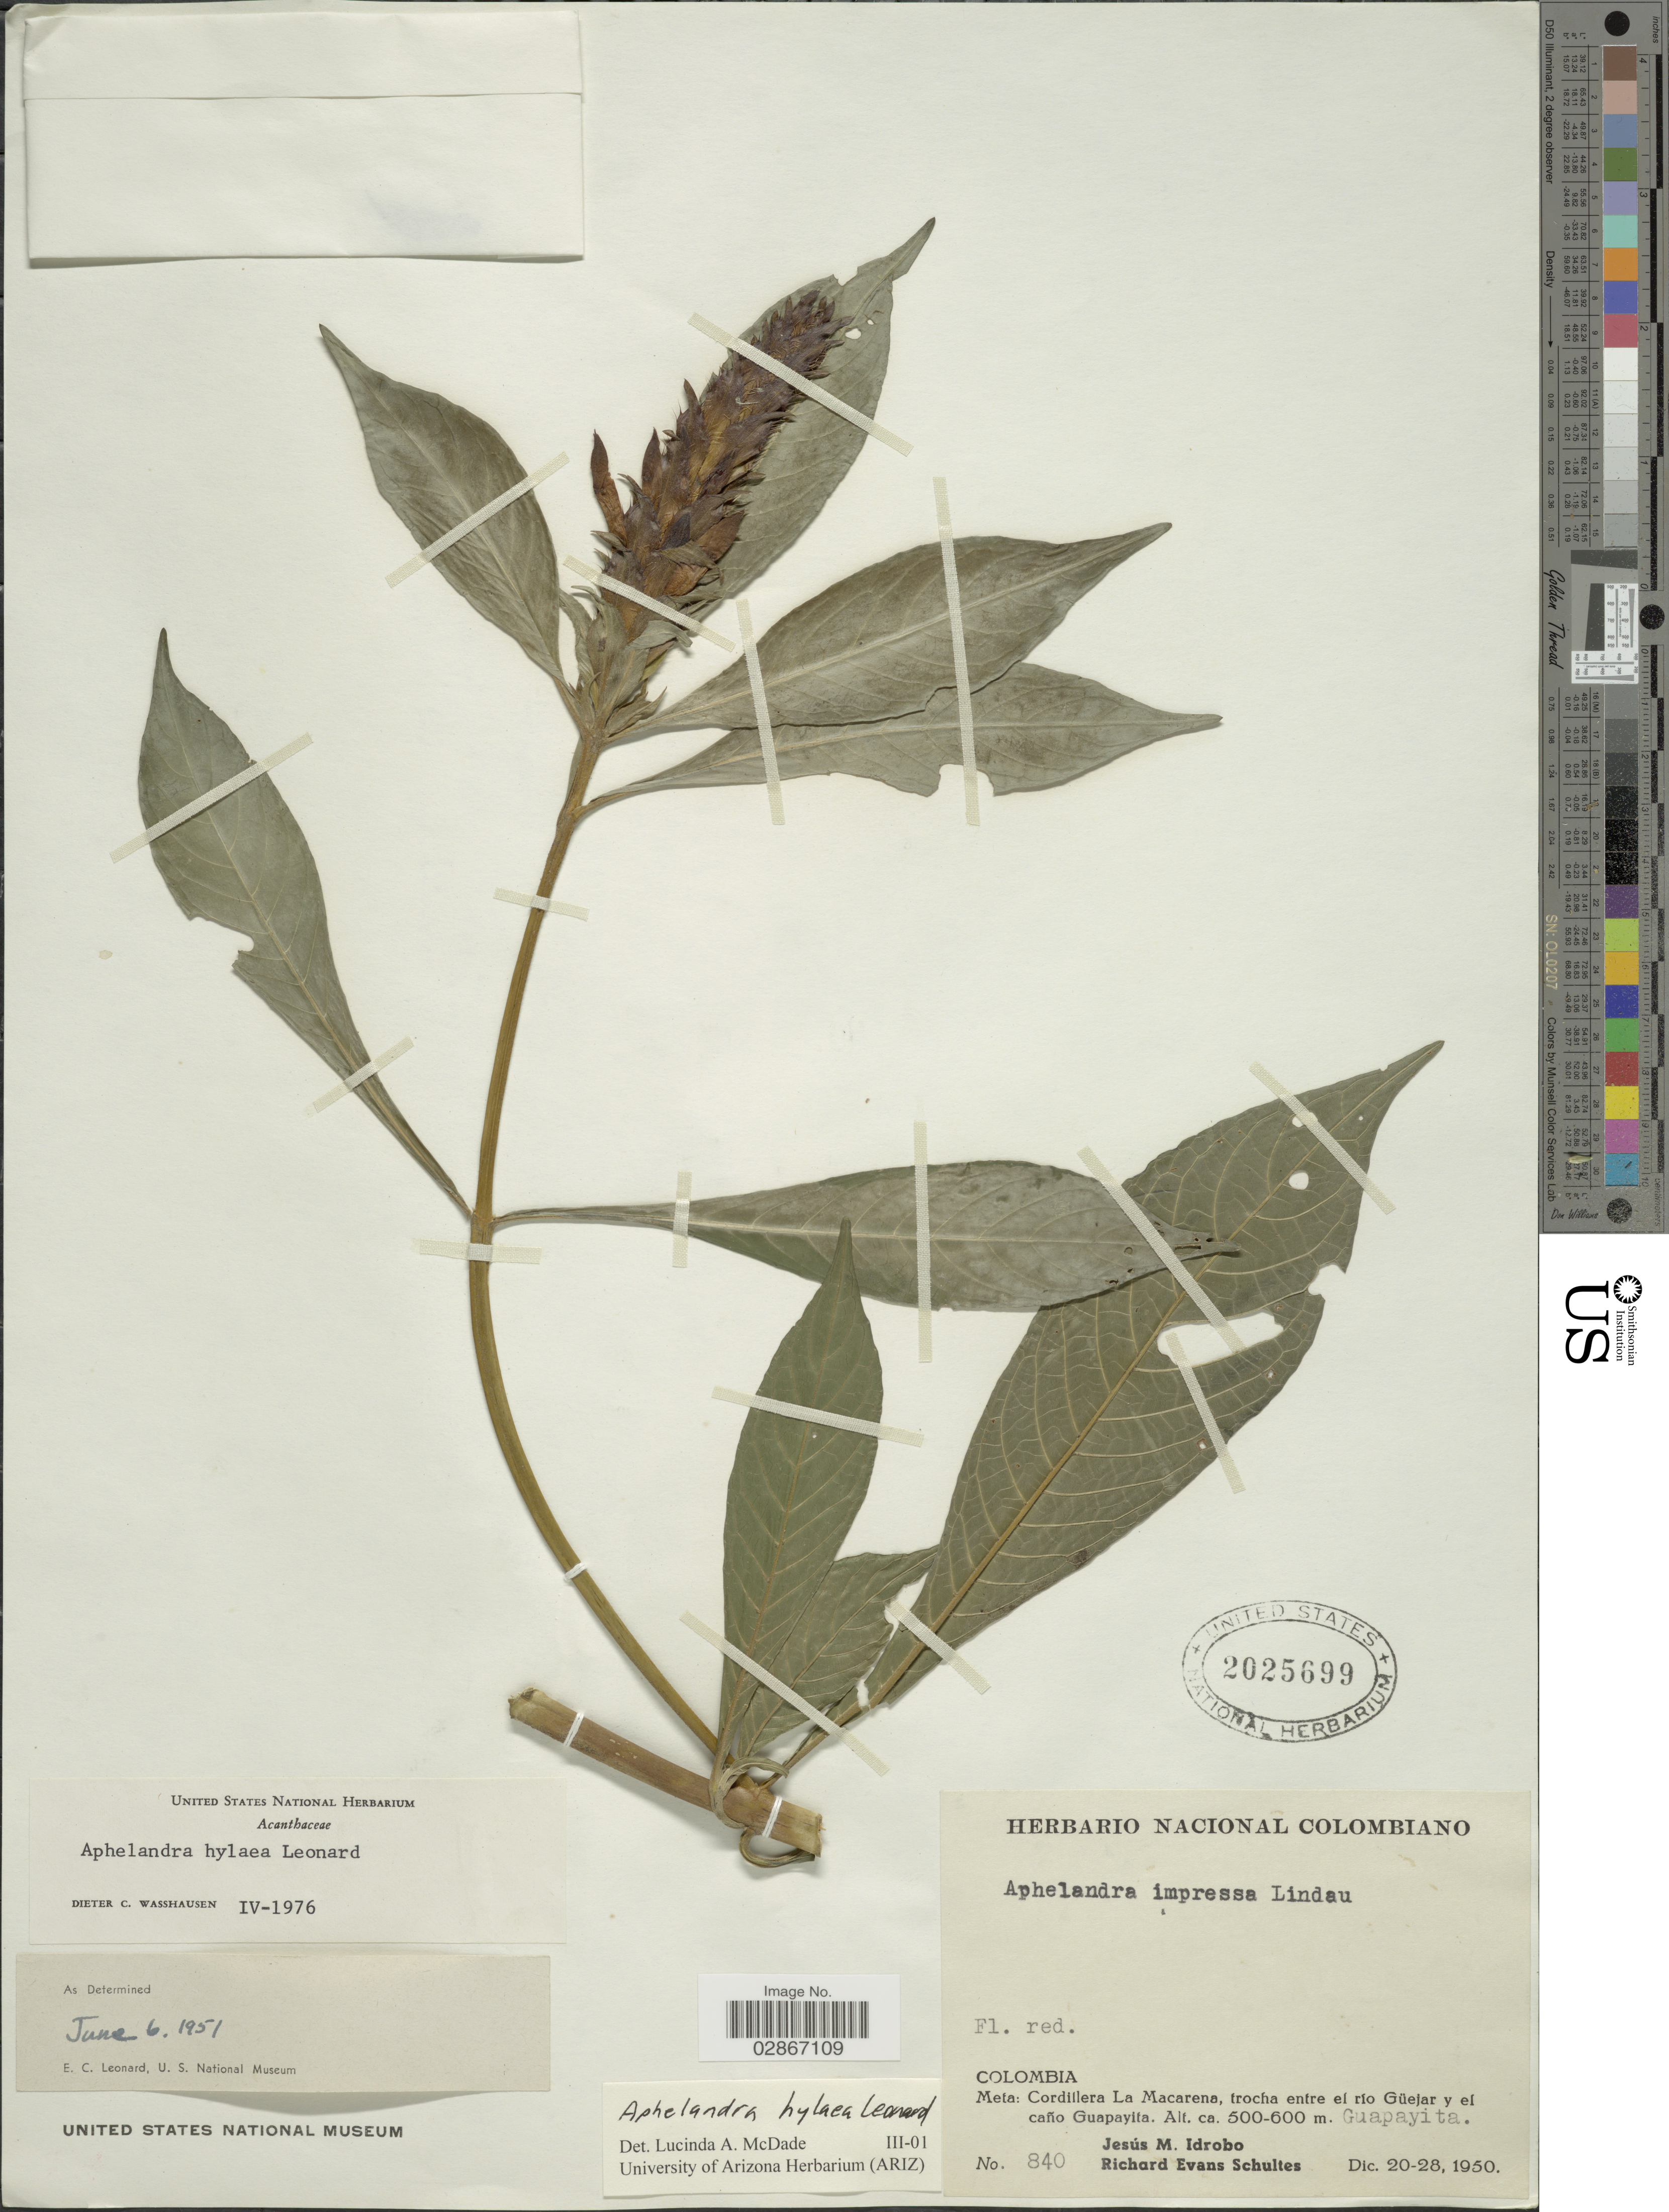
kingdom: Plantae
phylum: Tracheophyta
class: Magnoliopsida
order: Lamiales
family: Acanthaceae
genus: Aphelandra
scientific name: Aphelandra hylaea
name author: Leonard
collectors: J. M. Idrobo & R. E. Schultes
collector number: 840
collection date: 1950-12-20/1950-12-28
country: Colombia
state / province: Meta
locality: Cordillera La Macarena, trocha entre el río Güejar y el caño Guapayita. Guapayita.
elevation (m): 500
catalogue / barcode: US 2025699